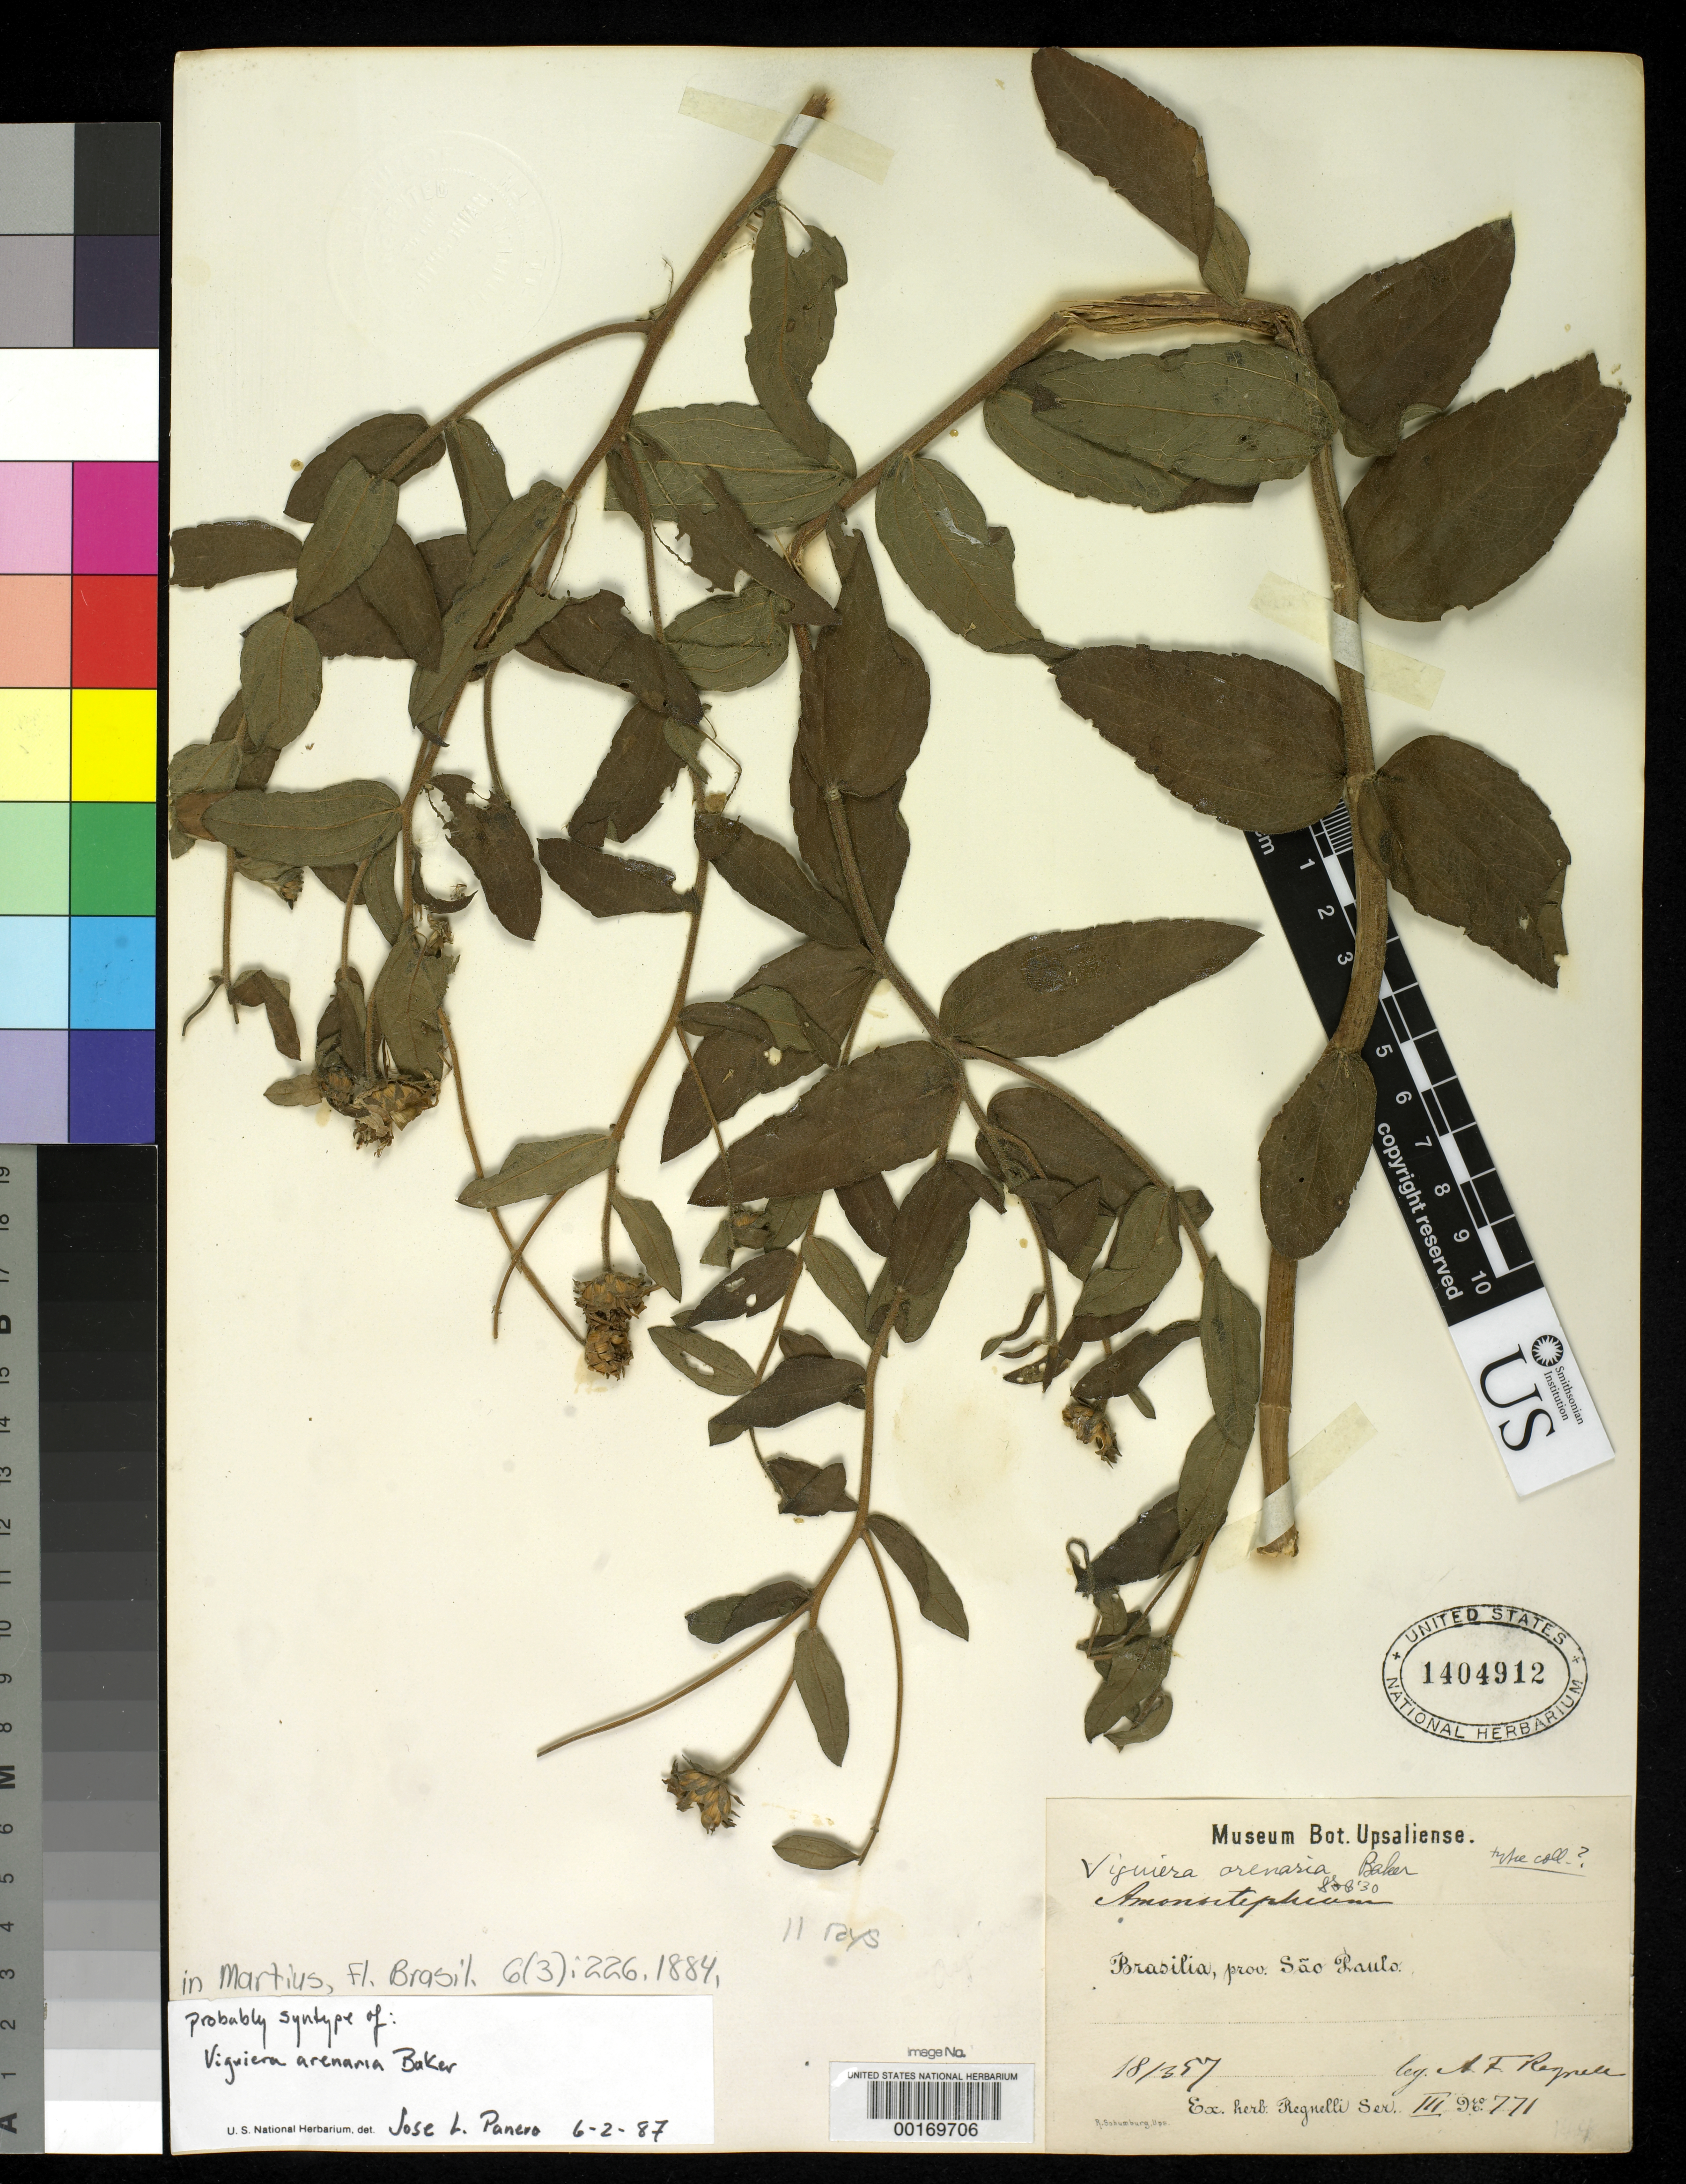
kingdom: Plantae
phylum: Tracheophyta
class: Magnoliopsida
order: Asterales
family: Asteraceae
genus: Viguiera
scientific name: Viguiera arenaria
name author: Baker in Mart.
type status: Possible Isotype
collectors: A. F. Regnell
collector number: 771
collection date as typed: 18 Mar 1897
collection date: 1897-03-18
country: Brazil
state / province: São Paulo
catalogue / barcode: US 1404912